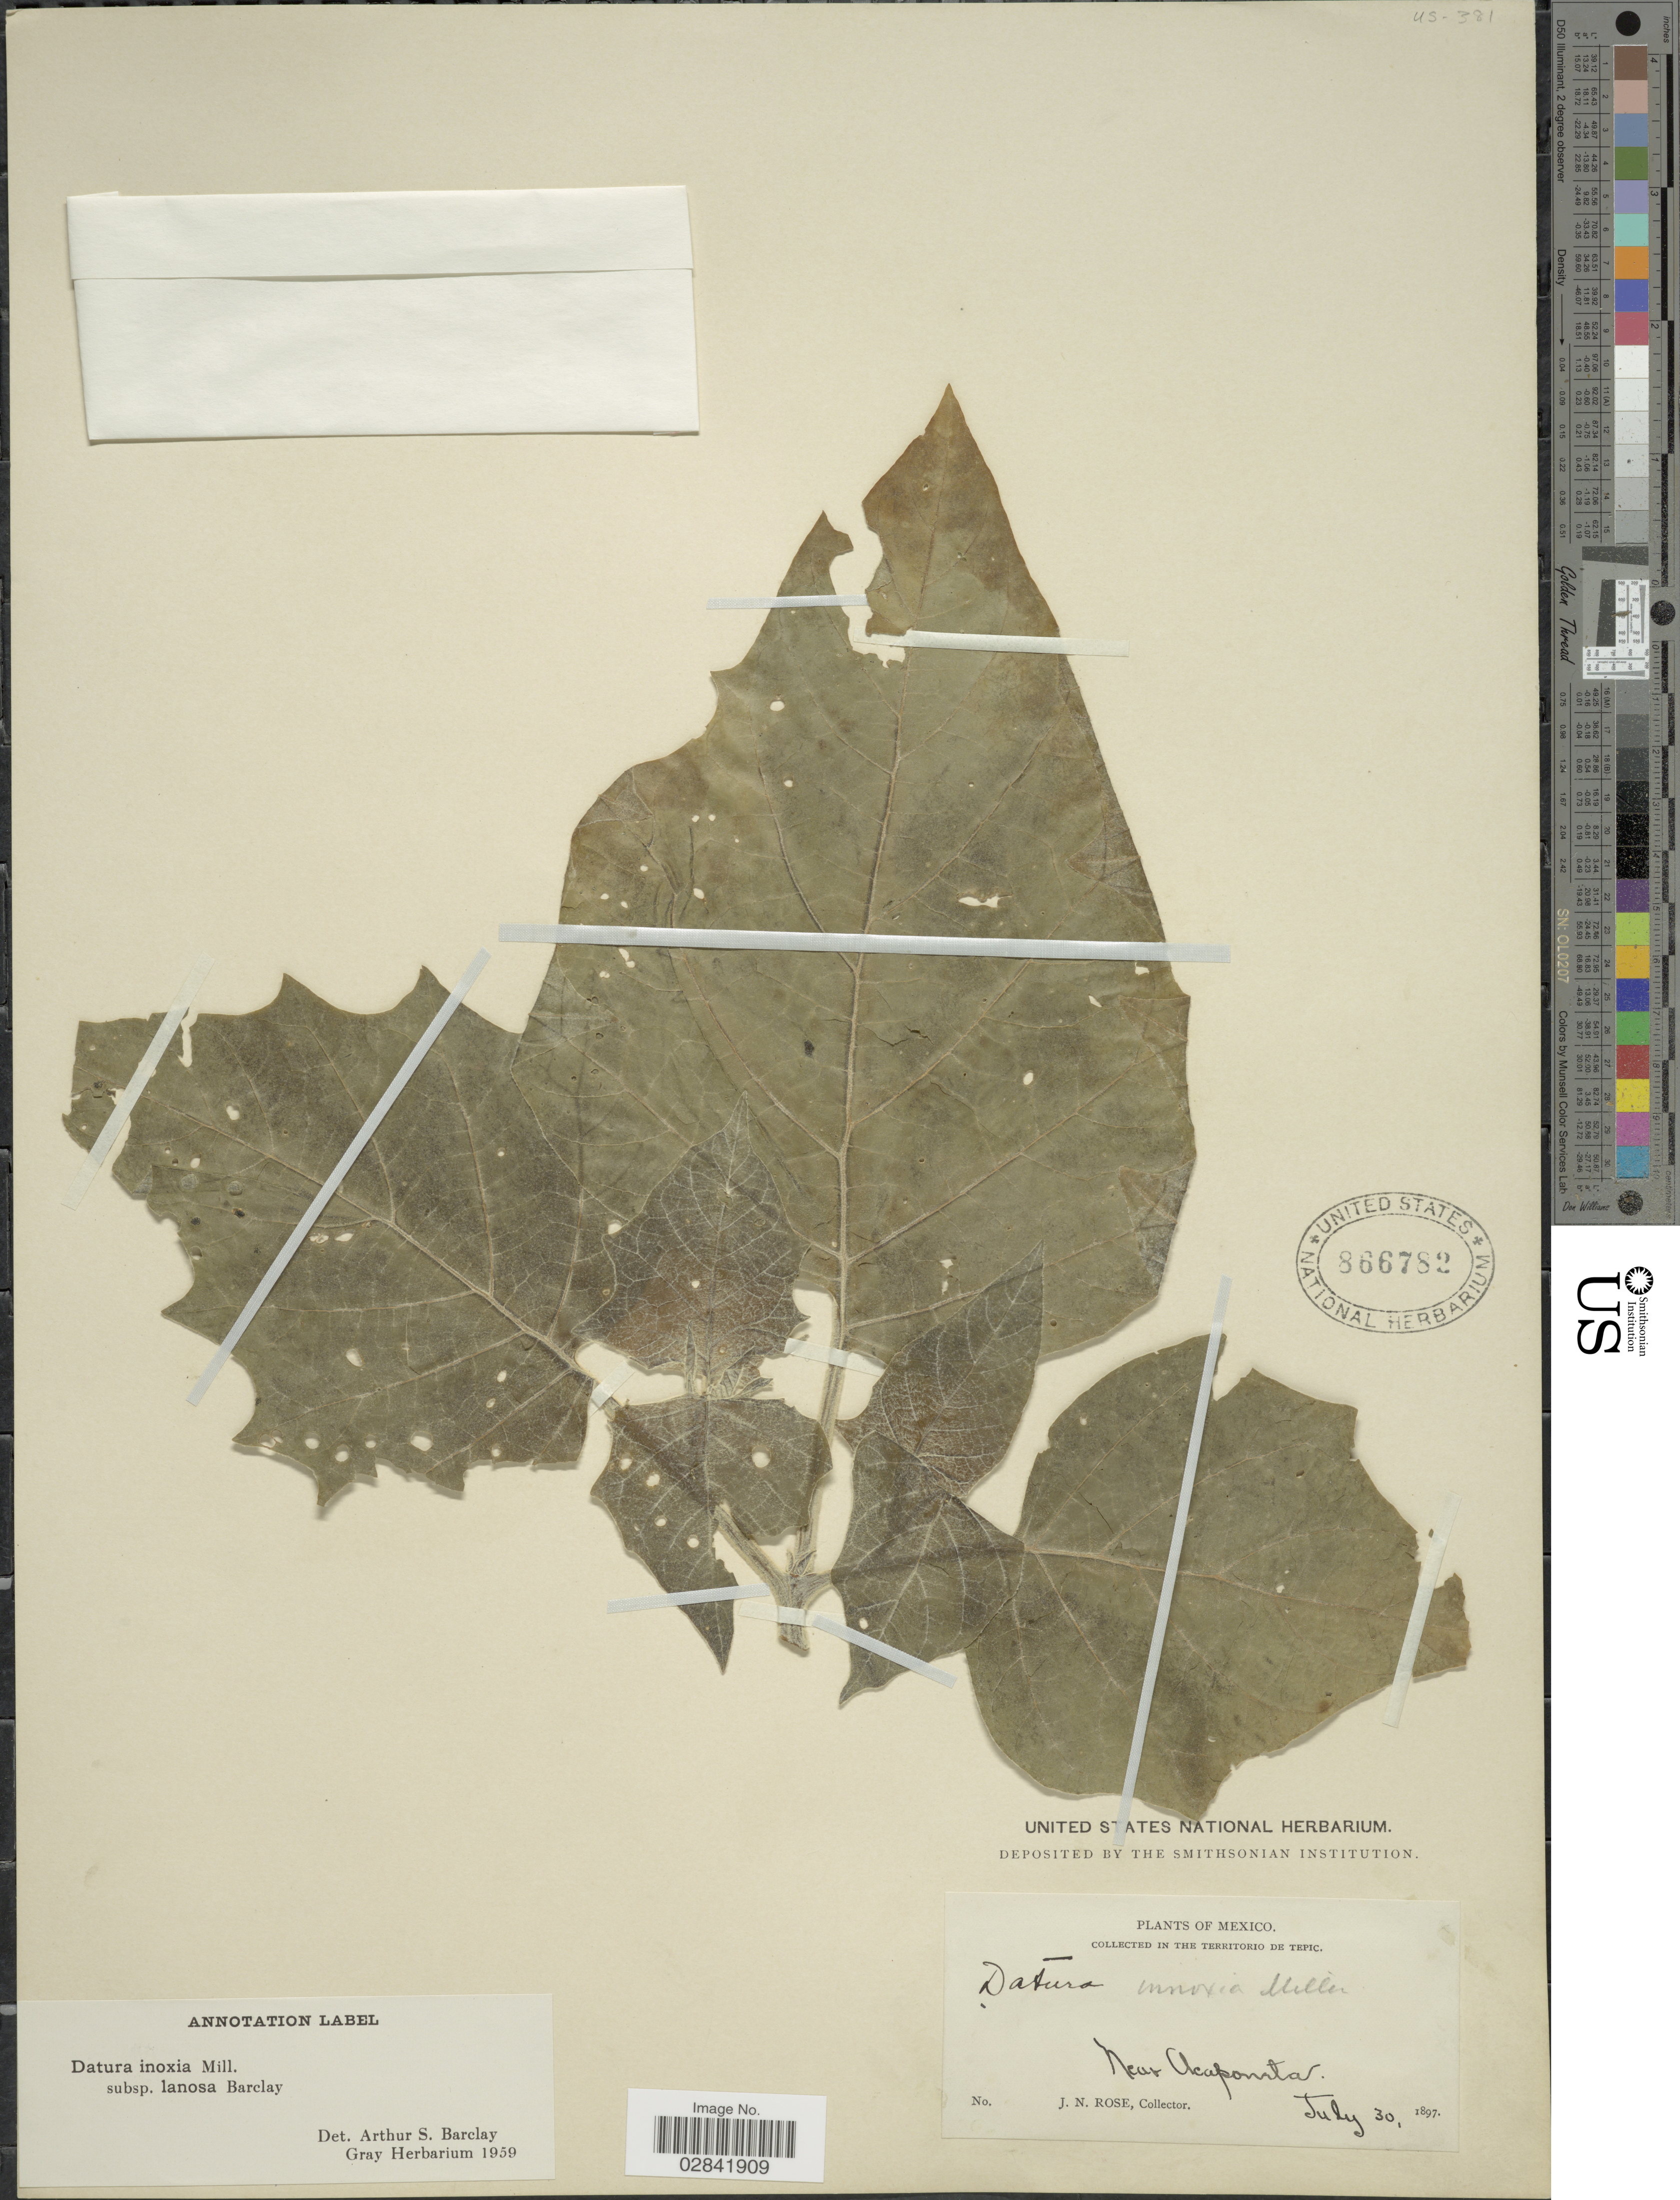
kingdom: Plantae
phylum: Tracheophyta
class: Magnoliopsida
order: Solanales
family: Solanaceae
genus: Datura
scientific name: Datura innoxia subsp. lanosa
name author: A.S. Barclay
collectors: J. N. Rose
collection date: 1897-07-30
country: Mexico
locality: In the territorio de Tepic. Near Acaponeta.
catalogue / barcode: US 866782